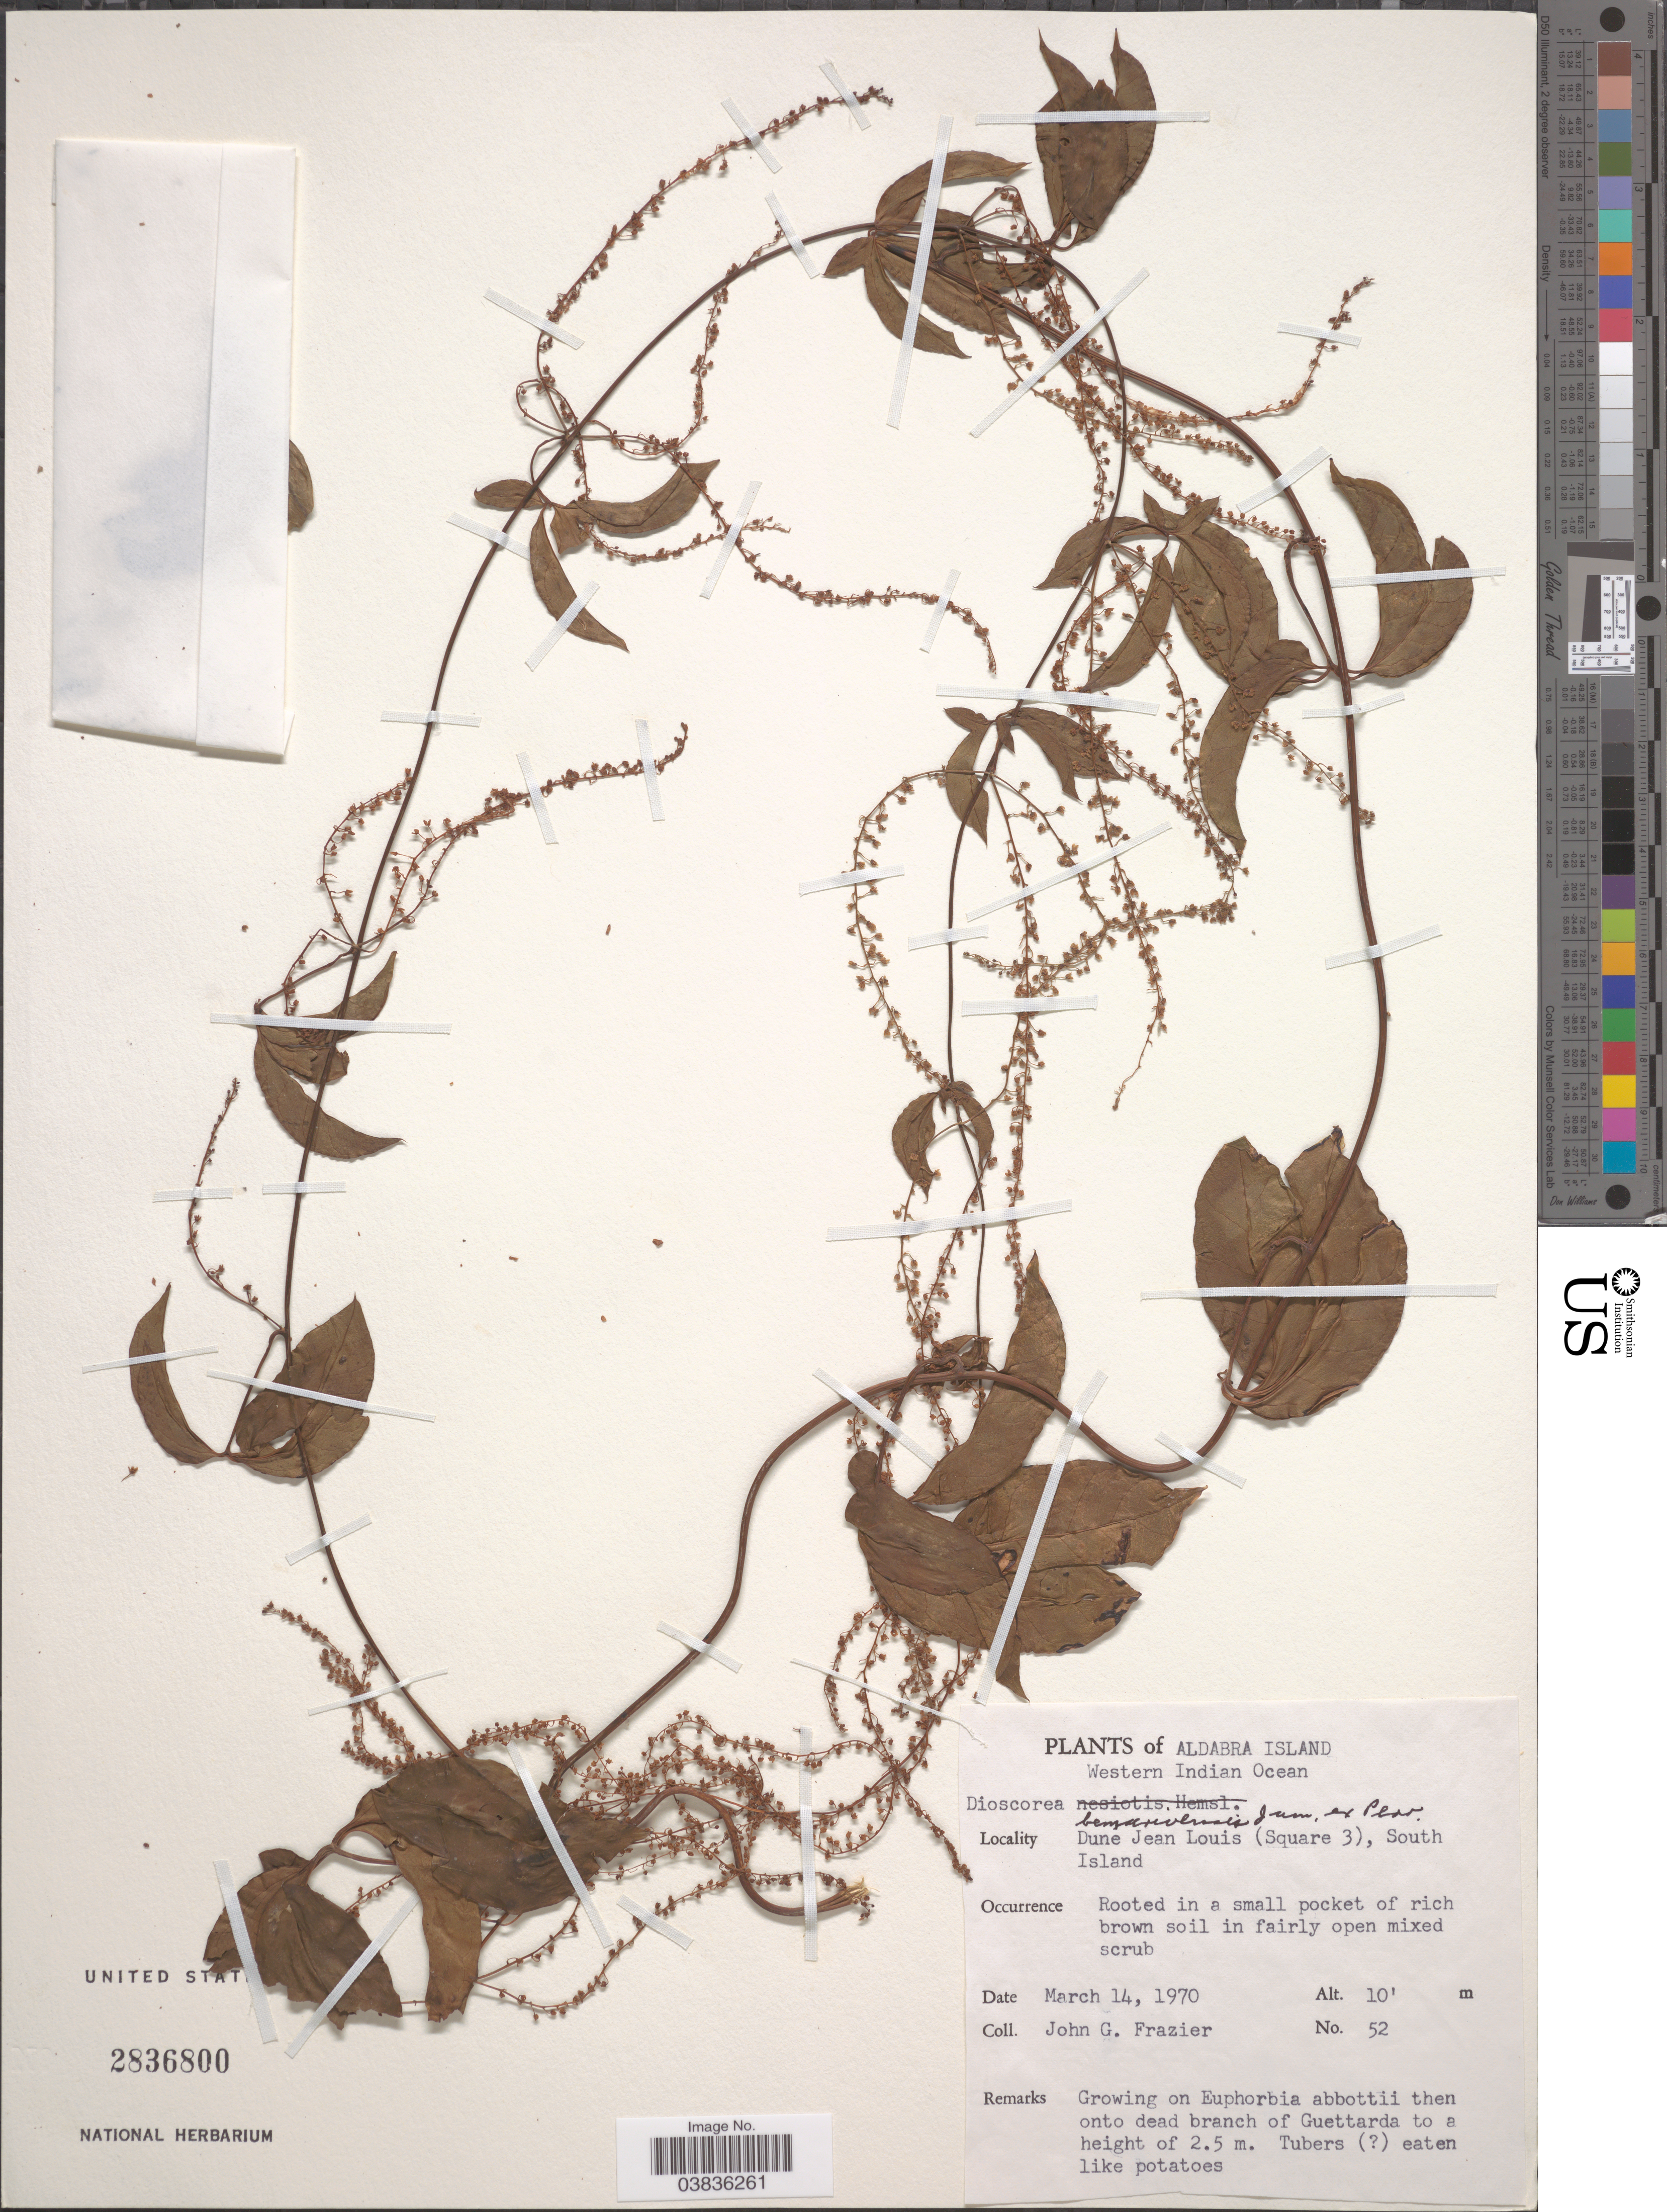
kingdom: Plantae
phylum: Tracheophyta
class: Liliopsida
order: Dioscoreales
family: Dioscoreaceae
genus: Dioscorea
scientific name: Dioscorea bemarivensis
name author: Jum. & H. Perrier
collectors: J. Frazier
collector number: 52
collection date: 1970-03-14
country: Seychelles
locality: Aldabra Island. Western Indian Ocean. Dune Jean Louis (Square 3), South Island.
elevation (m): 3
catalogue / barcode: US 2836800